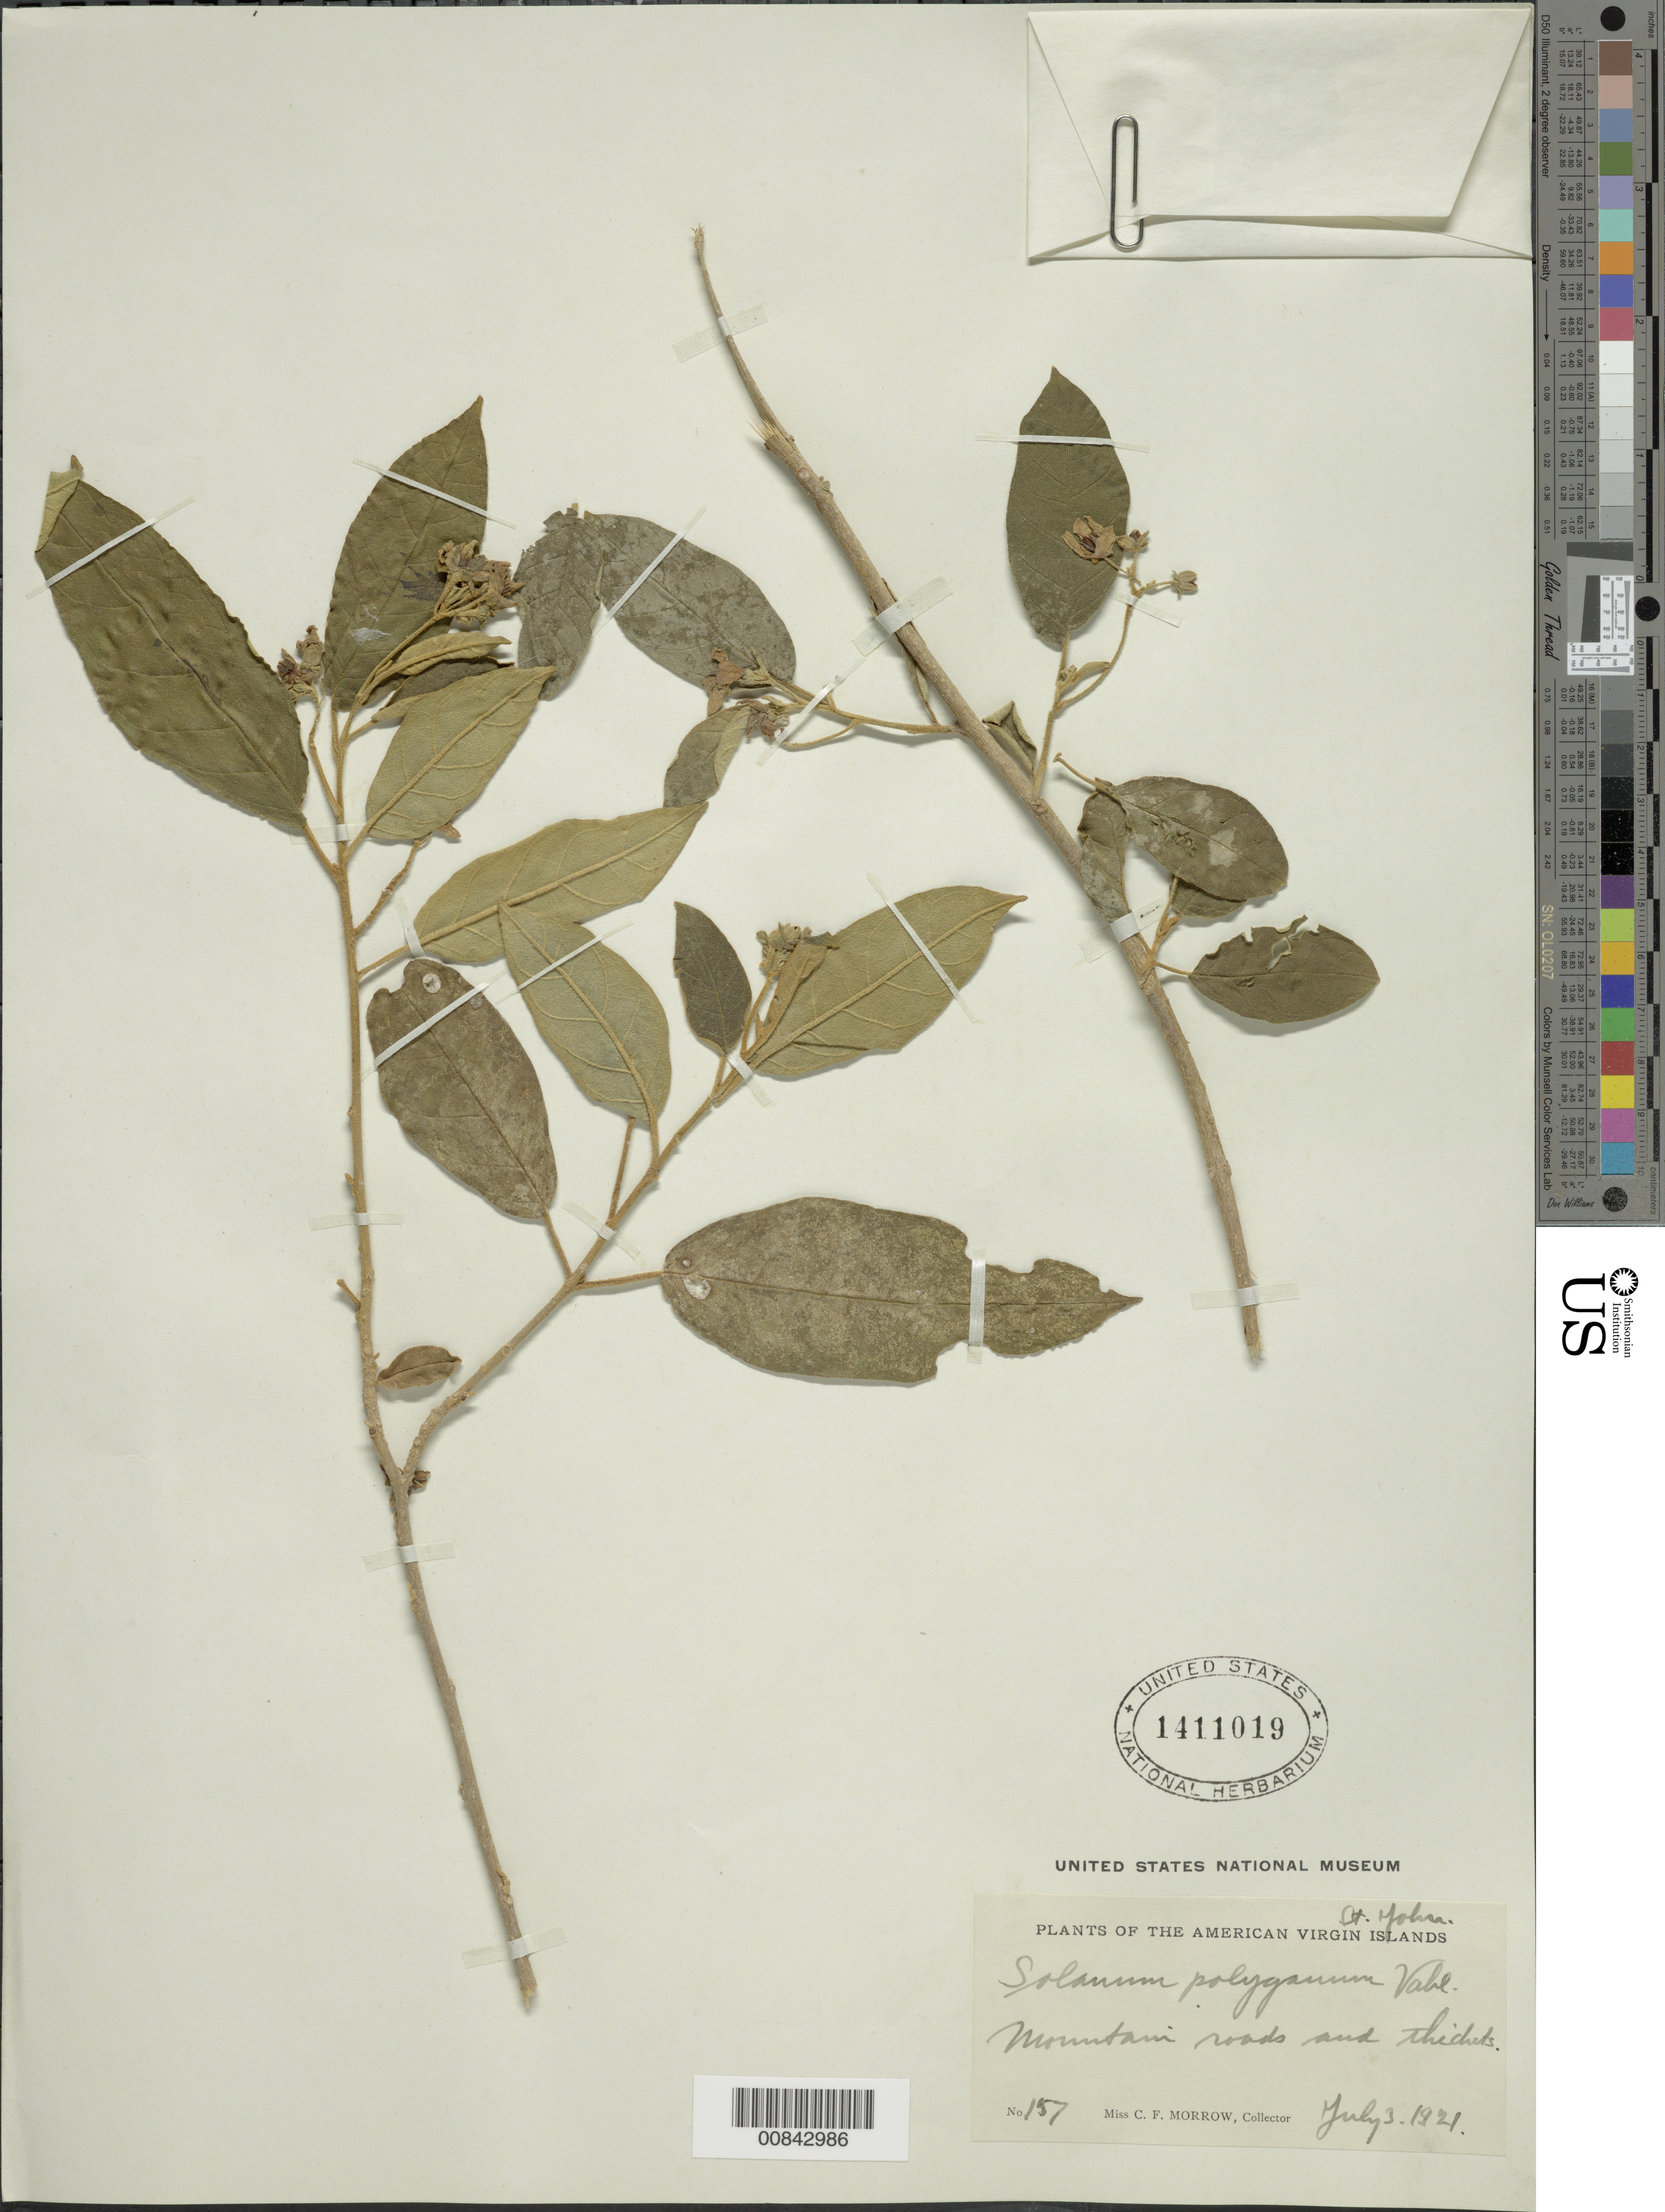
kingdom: Plantae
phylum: Tracheophyta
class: Magnoliopsida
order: Solanales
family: Solanaceae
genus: Solanum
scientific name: Solanum polygamum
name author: Vahl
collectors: C. Morrow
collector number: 157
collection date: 1921-07-03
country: U.S. Virgin Islands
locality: St. John, The American Virgin Islands, Mountain road and thickets.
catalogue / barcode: US 1411019